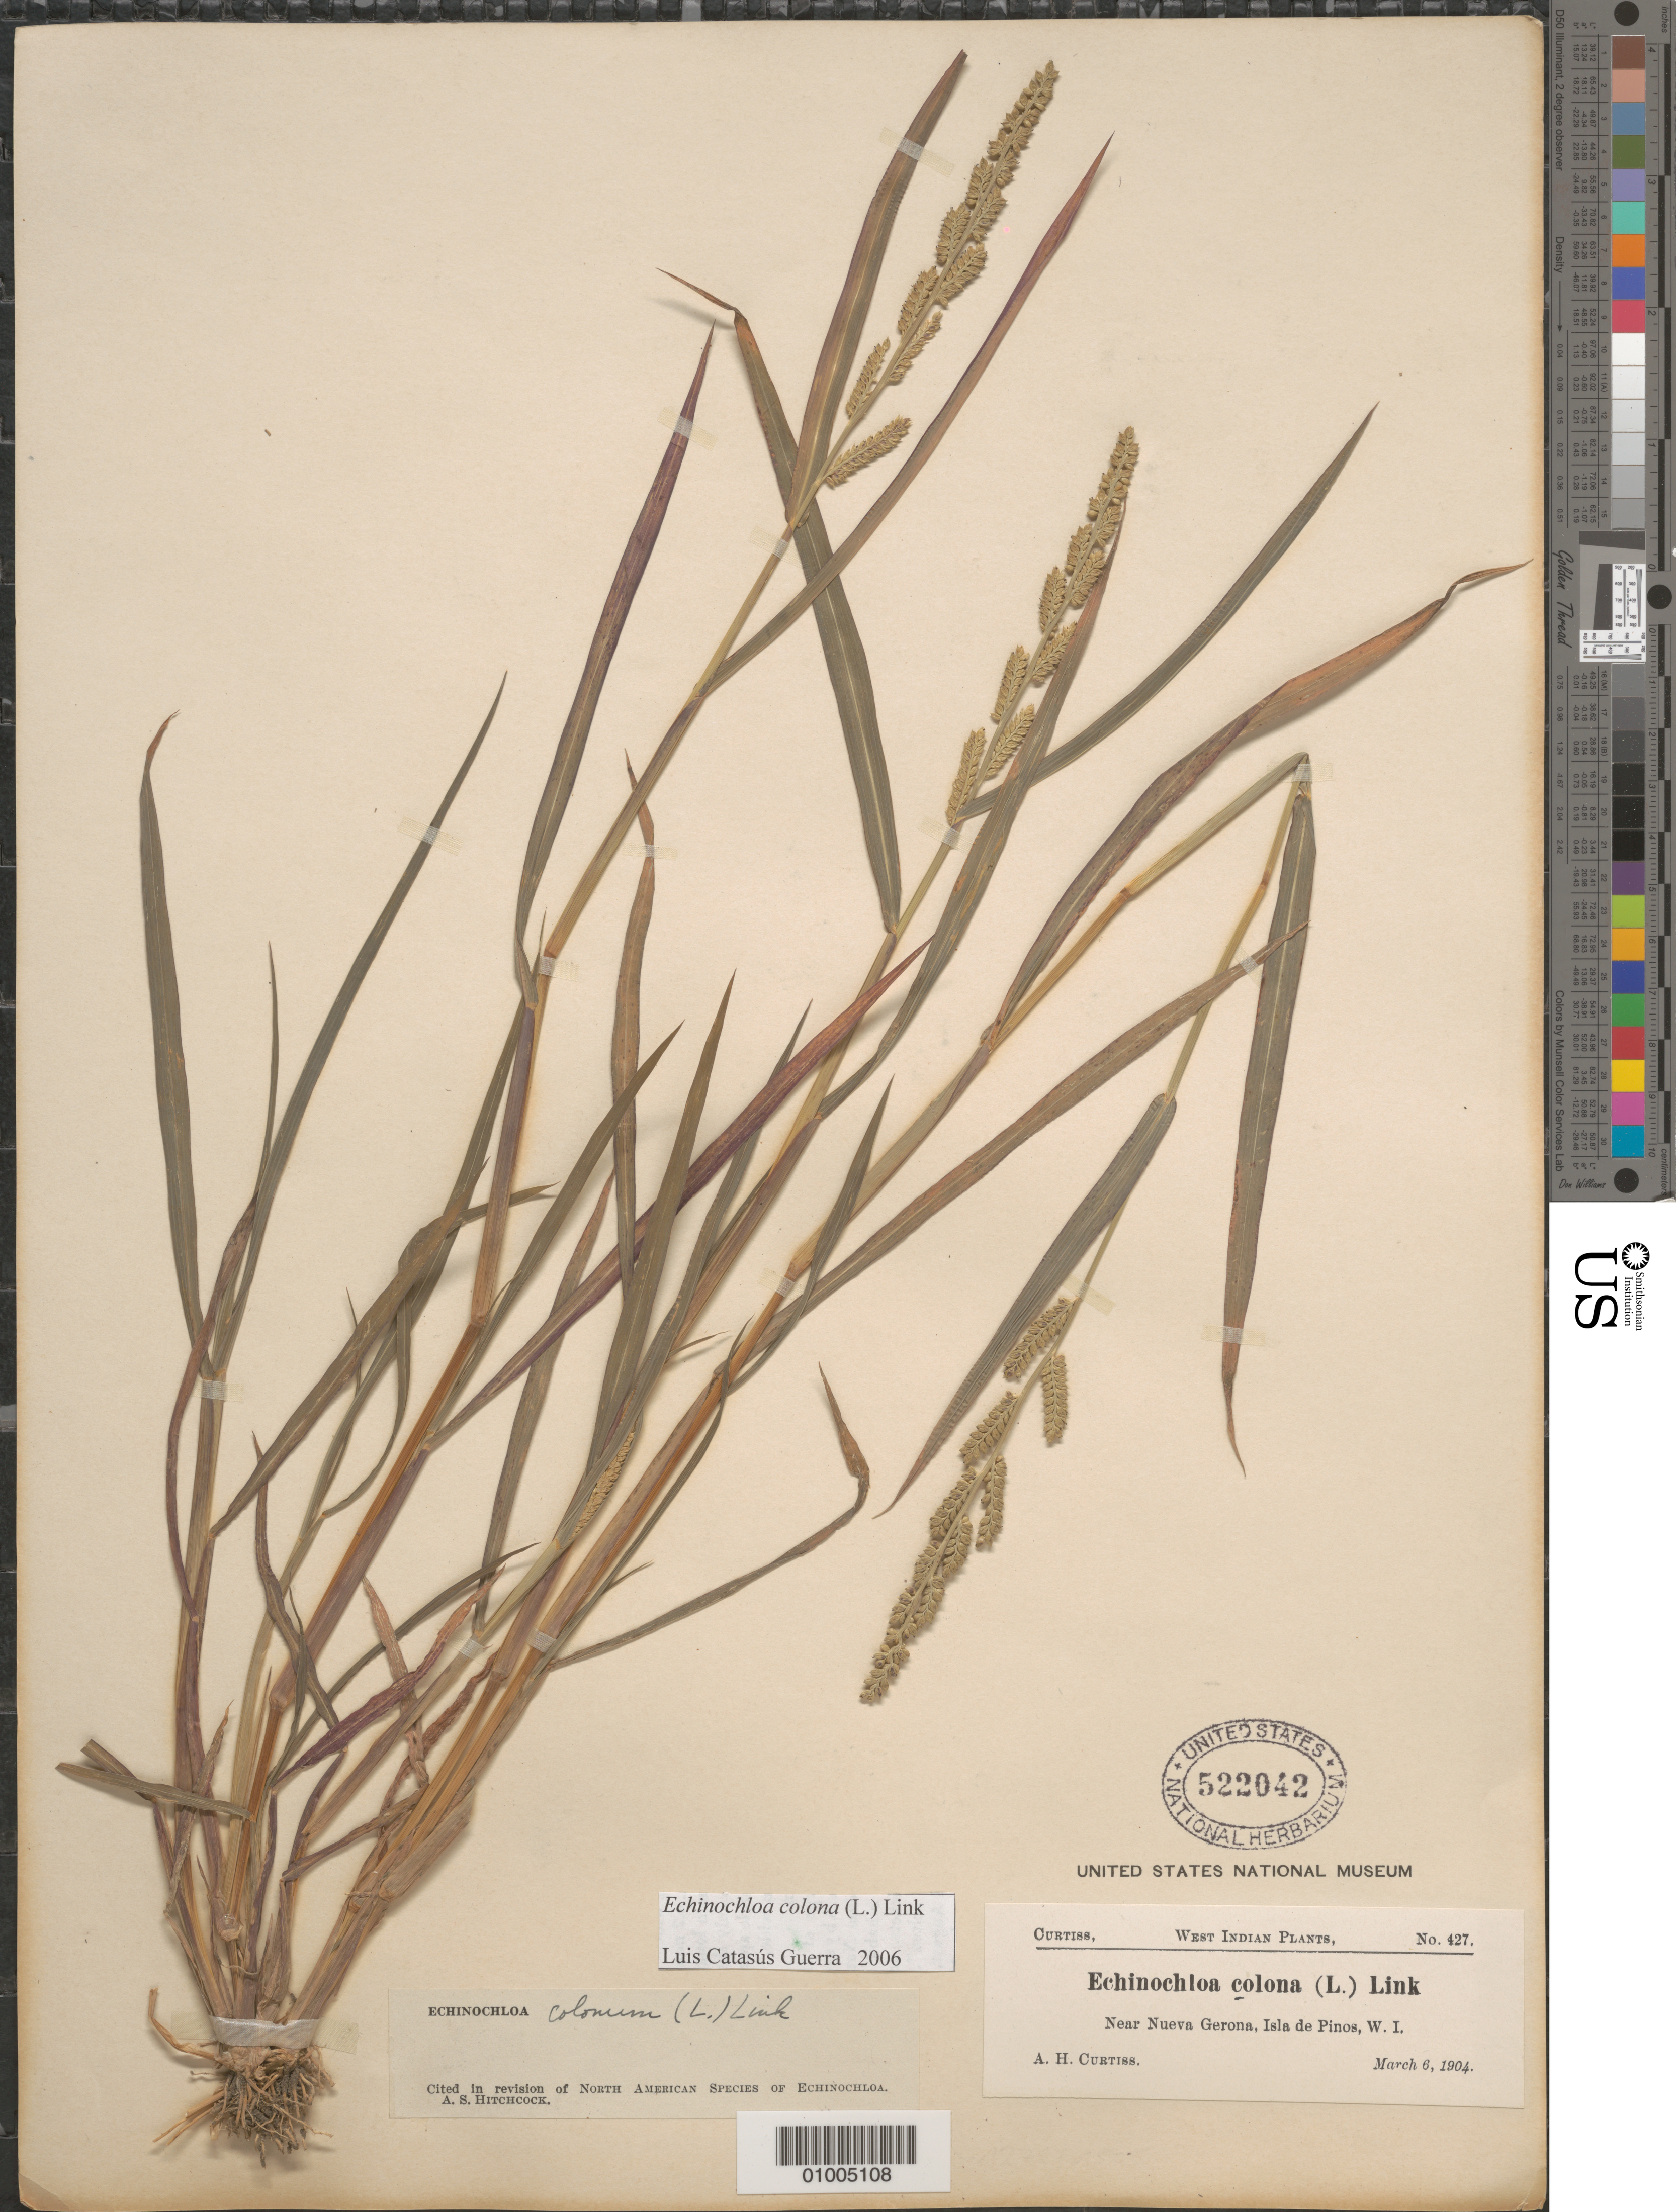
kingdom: Plantae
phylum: Tracheophyta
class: Liliopsida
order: Poales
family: Poaceae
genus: Echinochloa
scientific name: Echinochloa colona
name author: (L.) Link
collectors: A. H. Curtiss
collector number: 427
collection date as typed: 06 Mar 1904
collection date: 1904-03-06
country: Cuba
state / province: Isla de la Juventud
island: Isla de la Juventud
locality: [Isle of Pines], Near Nueva Gerona, Isle de Pinos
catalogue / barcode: US 522042